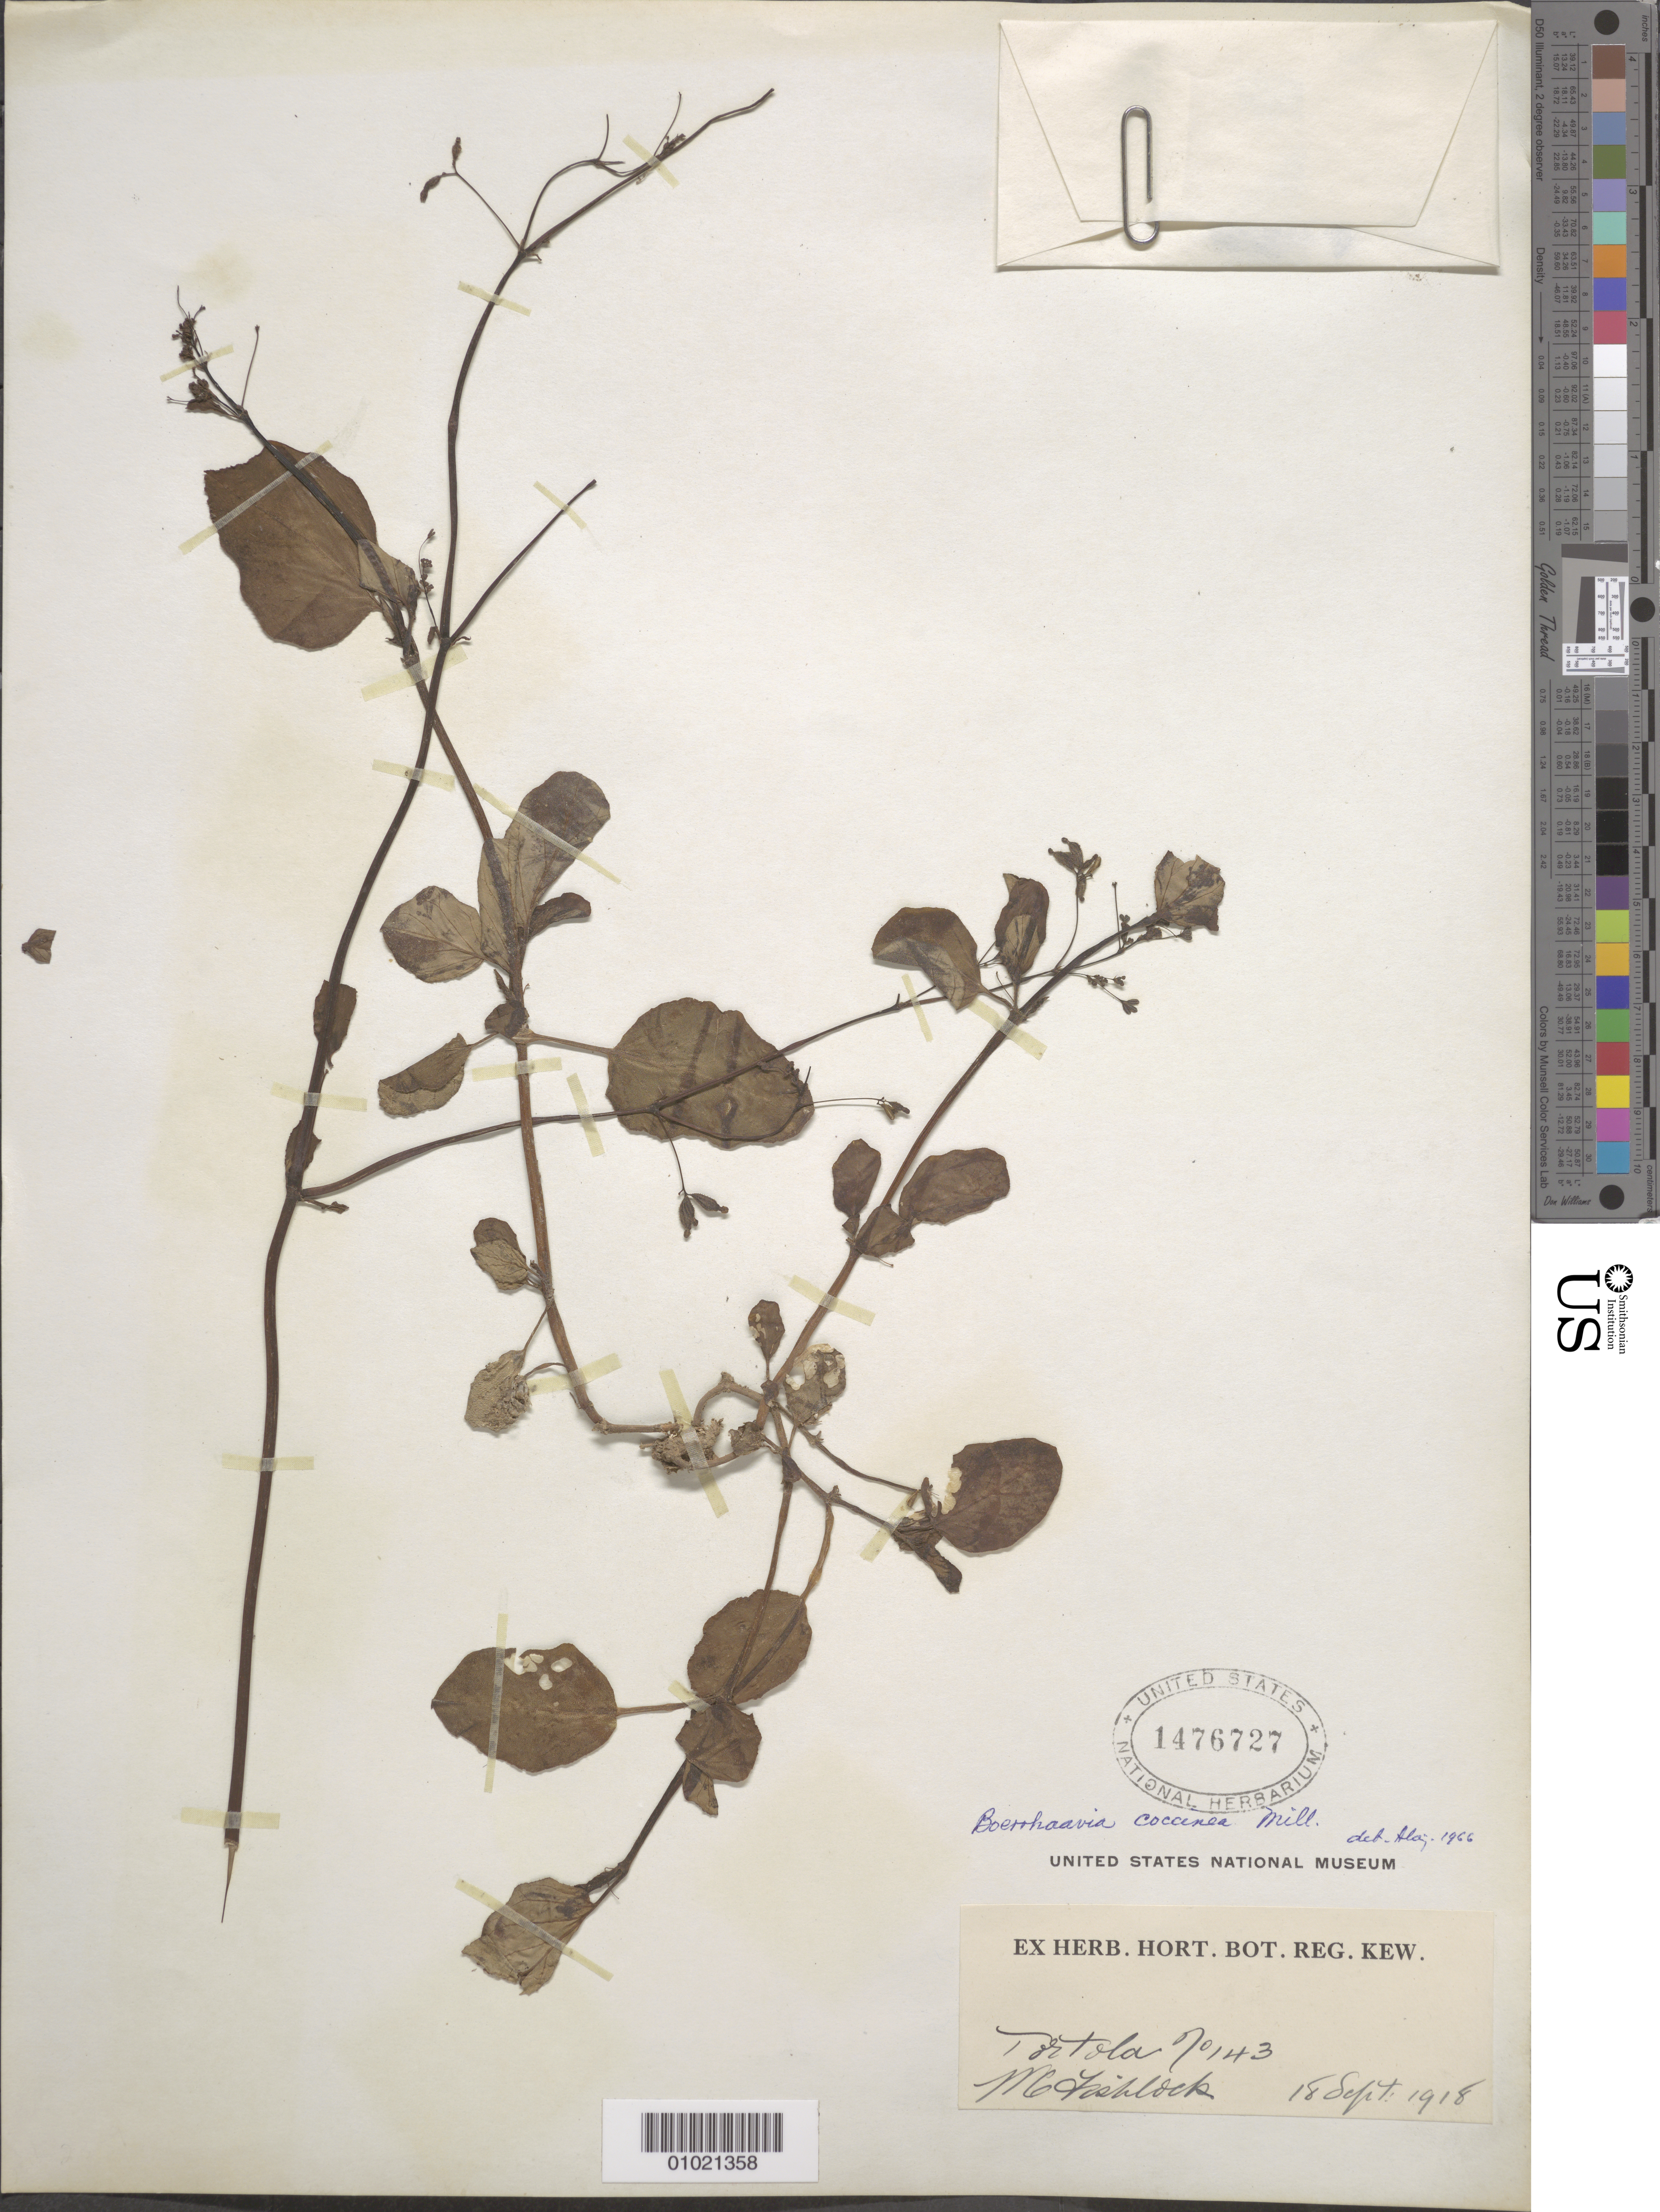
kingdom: Plantae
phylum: Tracheophyta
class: Magnoliopsida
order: Caryophyllales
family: Nyctaginaceae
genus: Boerhavia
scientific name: Boerhavia coccinea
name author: Mill.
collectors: W. Fishlock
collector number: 143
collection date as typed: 18 Sep 1918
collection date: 1918-09-18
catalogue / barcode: US 1476727